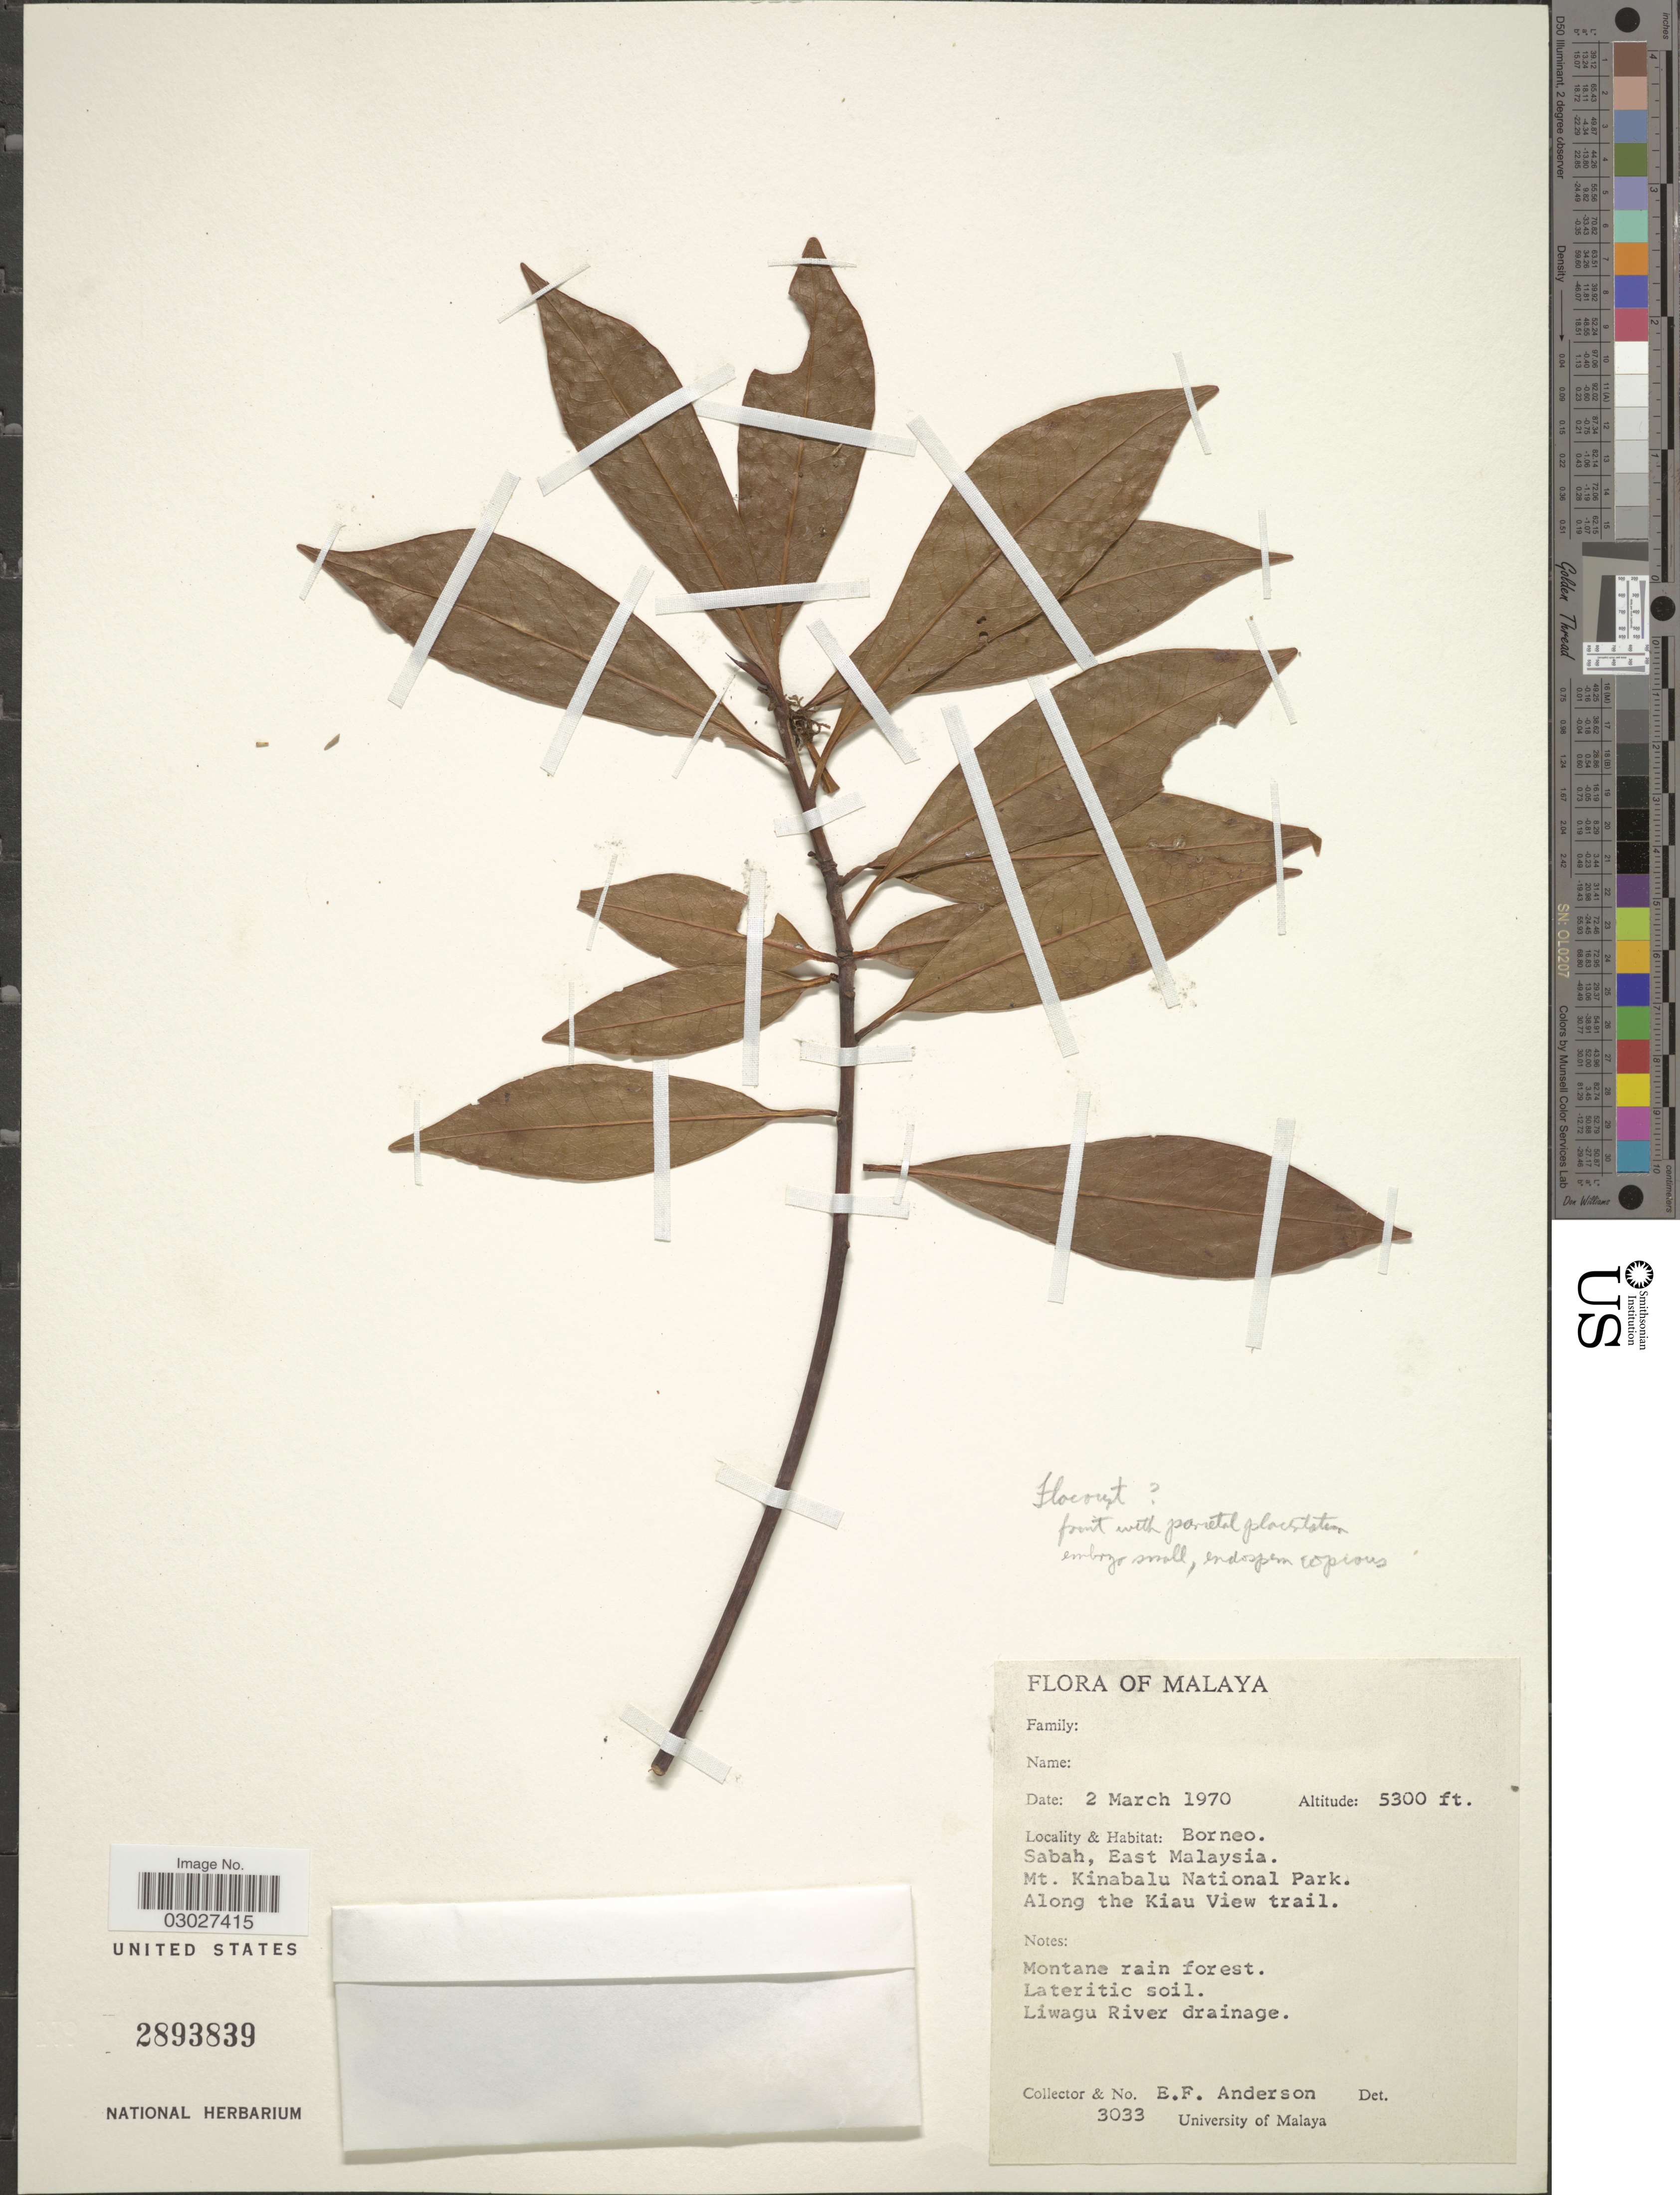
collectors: E. F. Anderson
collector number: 3033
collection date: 1970-03-02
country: Malaysia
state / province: Sabah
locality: Borneo. East Malaysia. Mt. Kinabalu National Park. Along the Kiau View trail.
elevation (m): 1615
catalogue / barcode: US 2893839